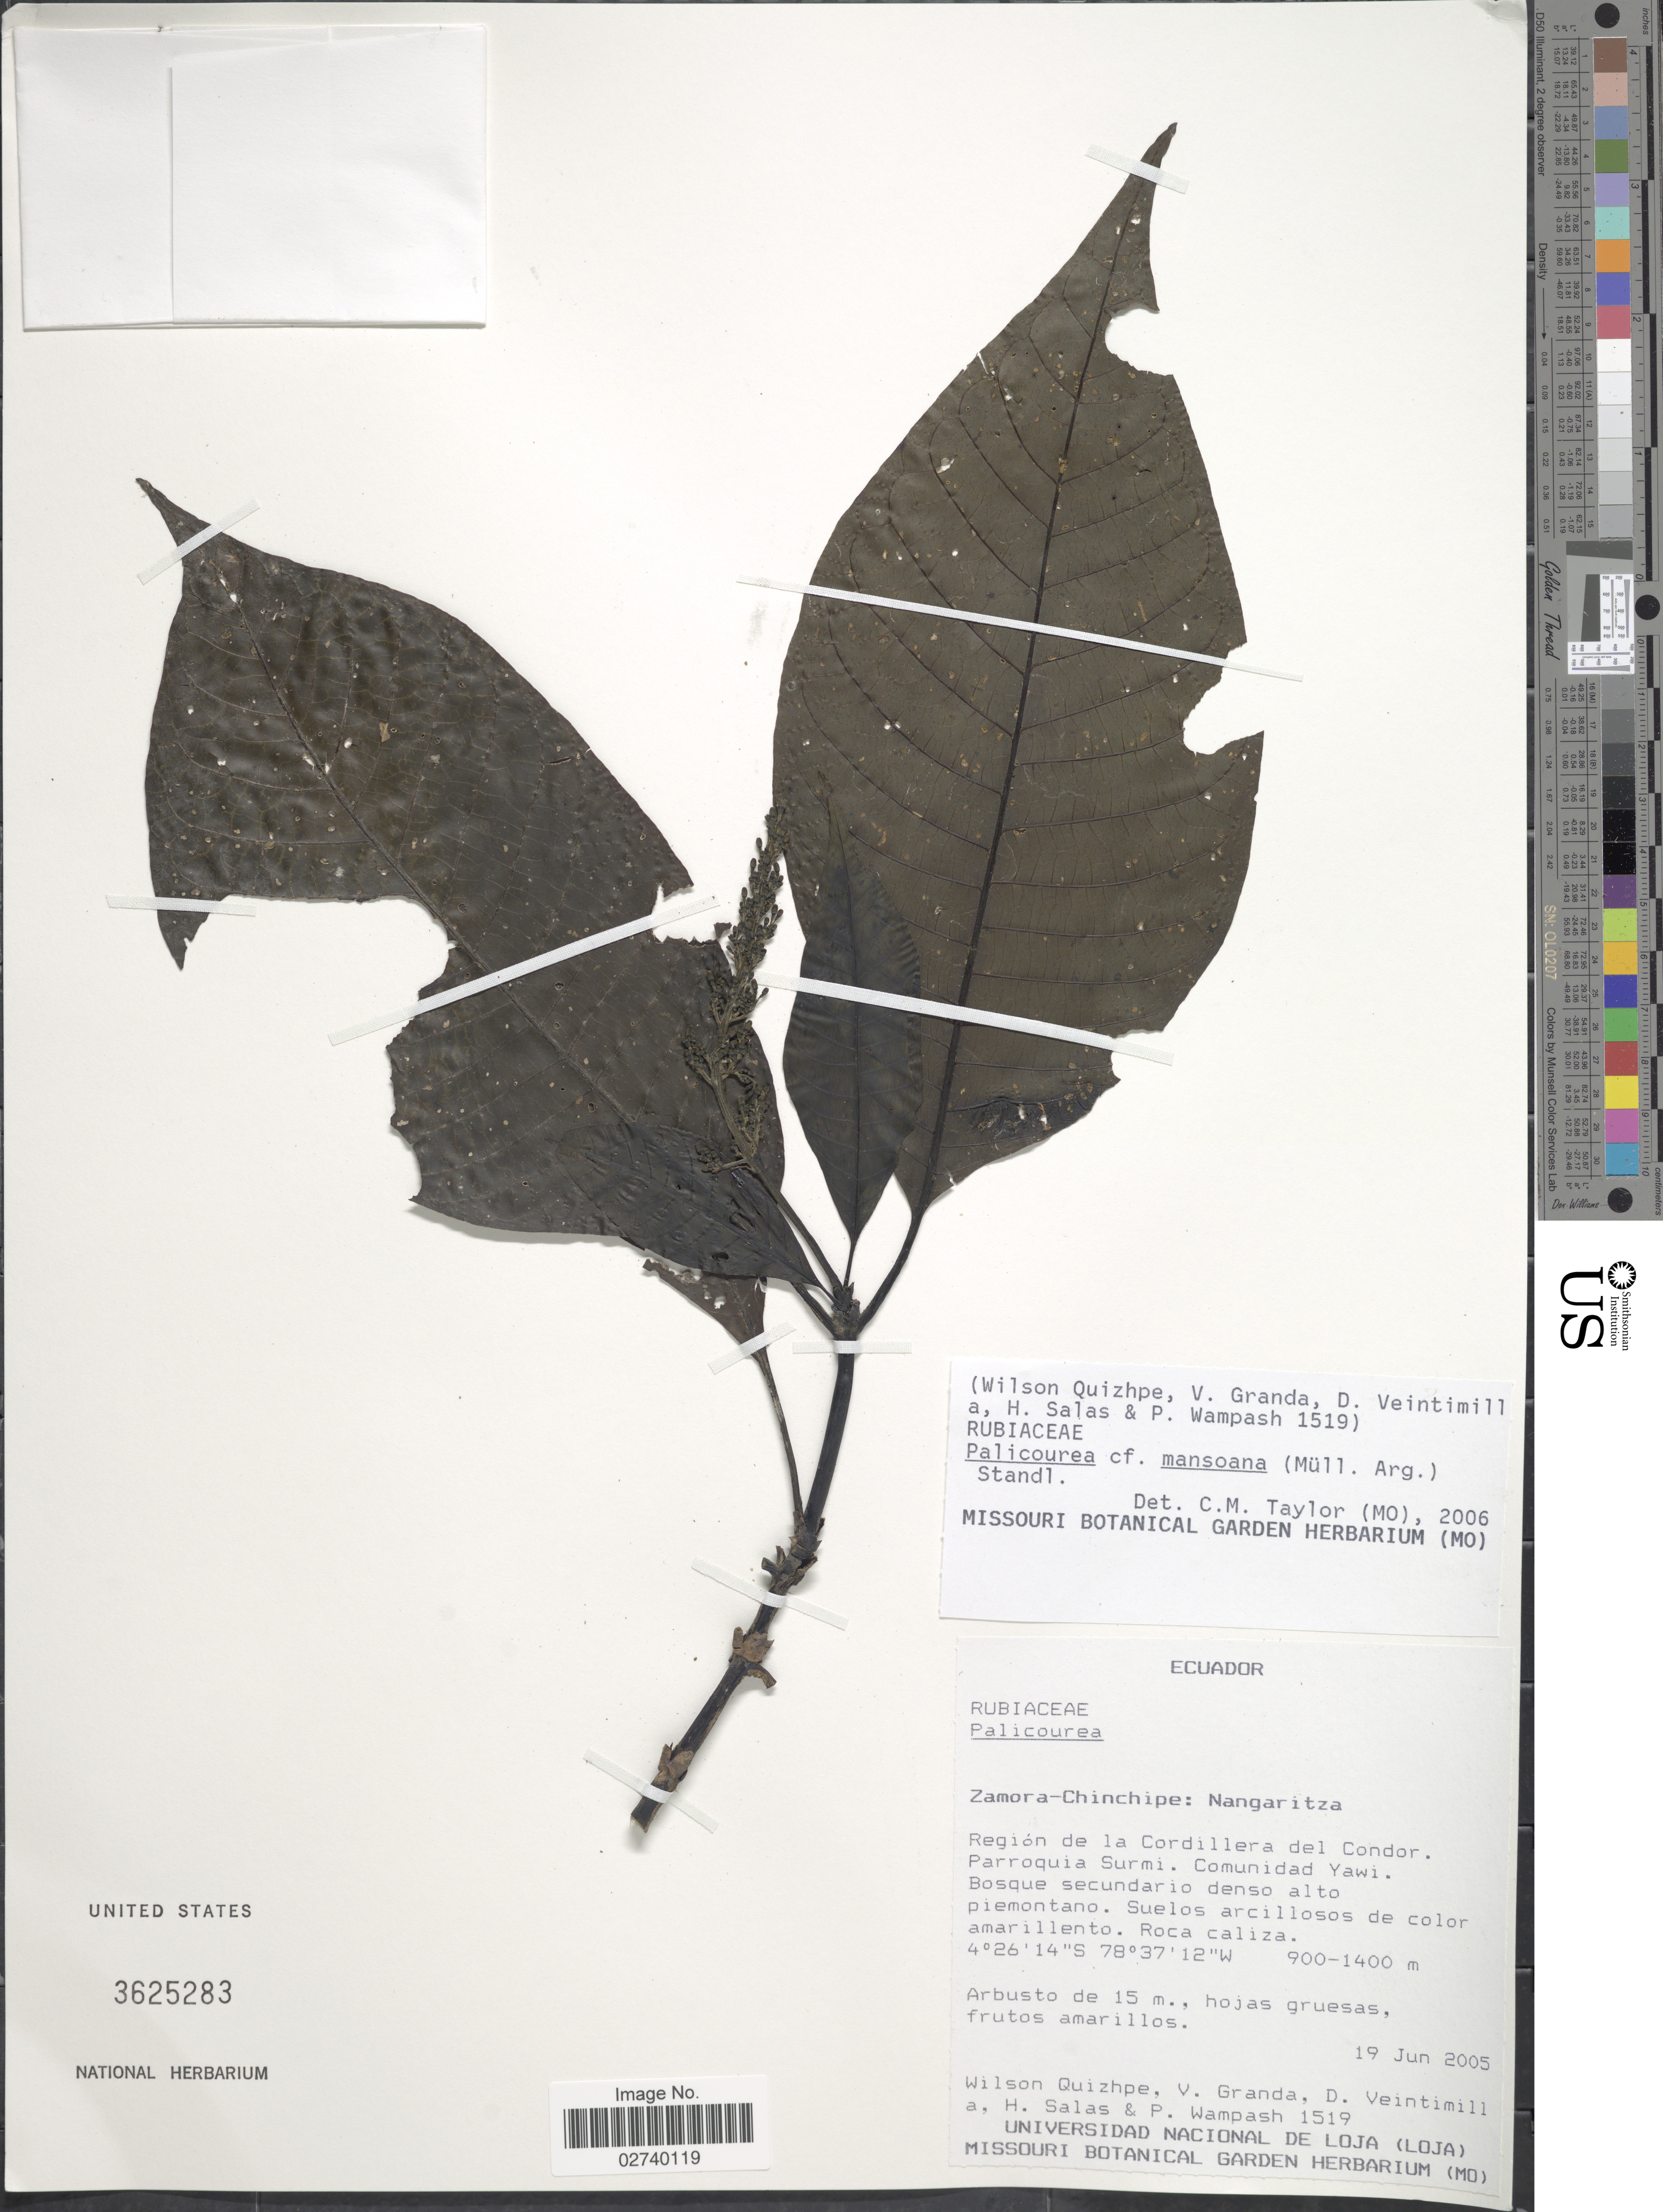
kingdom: Plantae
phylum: Tracheophyta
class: Magnoliopsida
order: Gentianales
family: Rubiaceae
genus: Palicourea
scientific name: Palicourea mansoana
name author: (Müll. Arg.) Standl.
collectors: W. Quizhpe, V. Granda, D. Veintimilla, H. Salas & P. Wampash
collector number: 1519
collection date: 2005-06-19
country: Ecuador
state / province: Zamora-Chinchipe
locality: Nangaritza, Region de la Cordillera del Condor, Parroquia Surmi, Comunidad Yawi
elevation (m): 900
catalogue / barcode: US 3625283